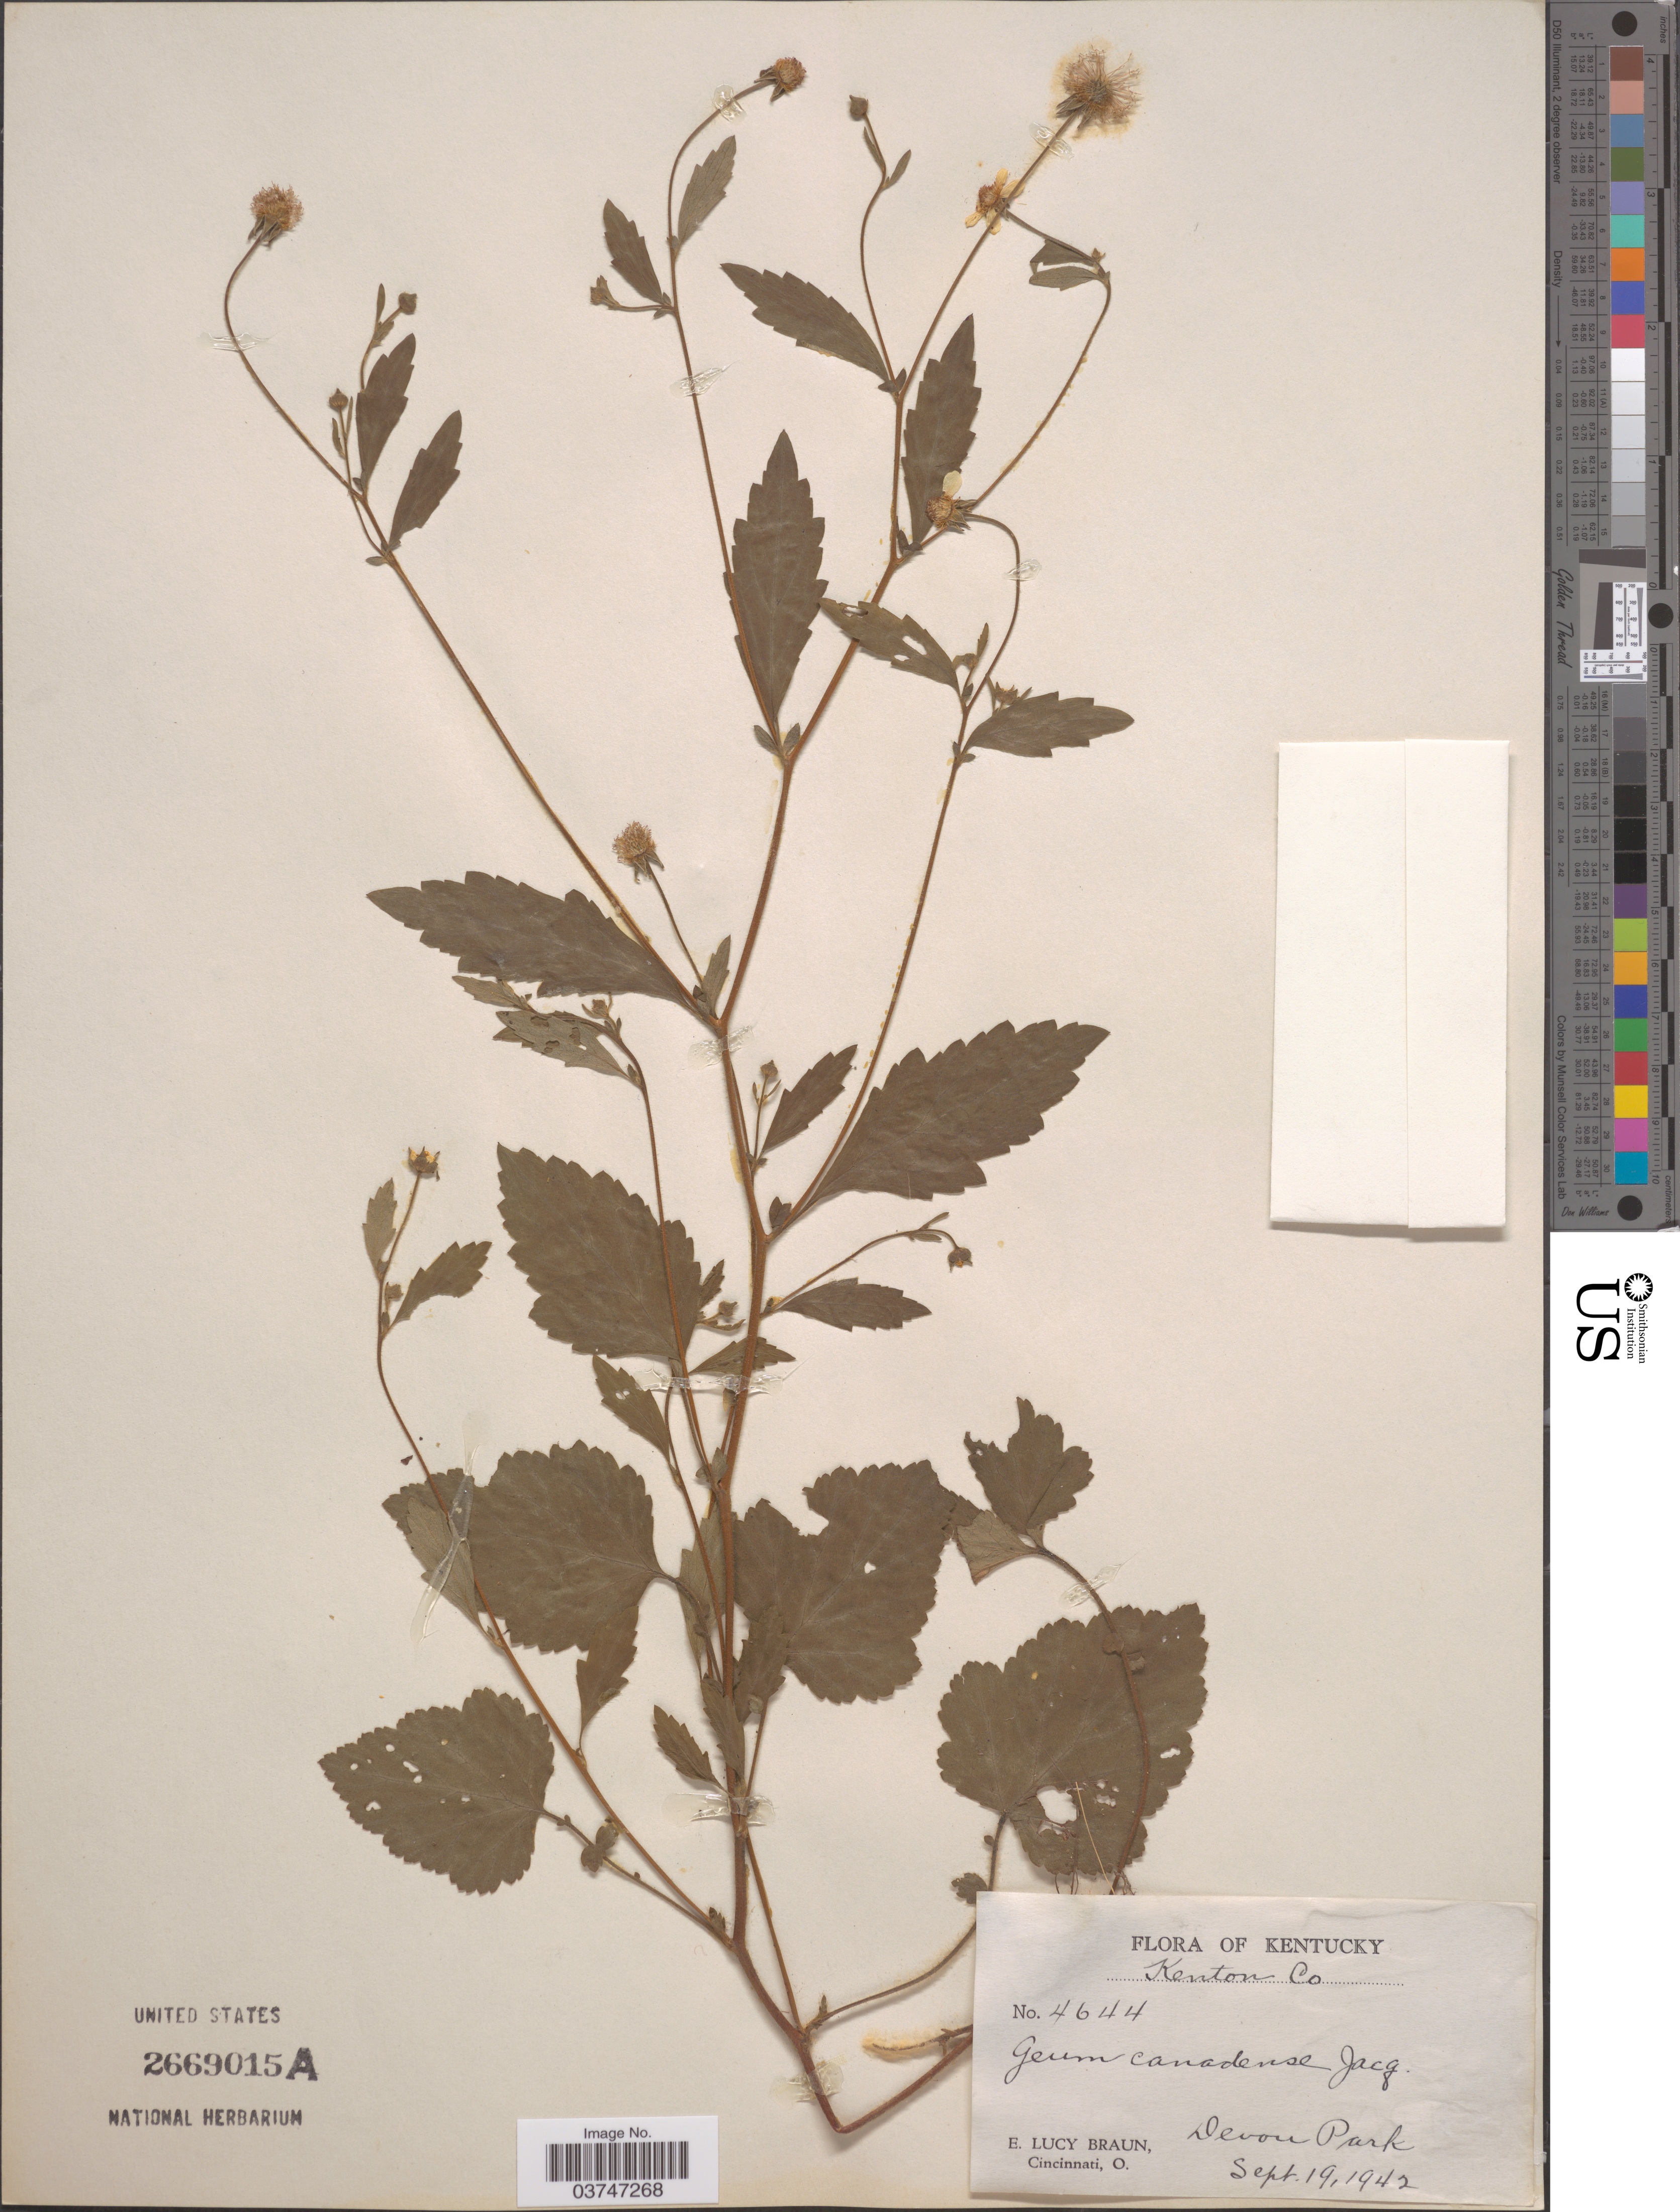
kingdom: Plantae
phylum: Tracheophyta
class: Magnoliopsida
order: Rosales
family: Rosaceae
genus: Geum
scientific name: Geum canadense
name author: Jacq.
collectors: E. L. Braun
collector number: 4644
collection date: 1942-09-19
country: United States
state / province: Kentucky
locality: Kenton Co. Devou Park.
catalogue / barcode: US 2669015A